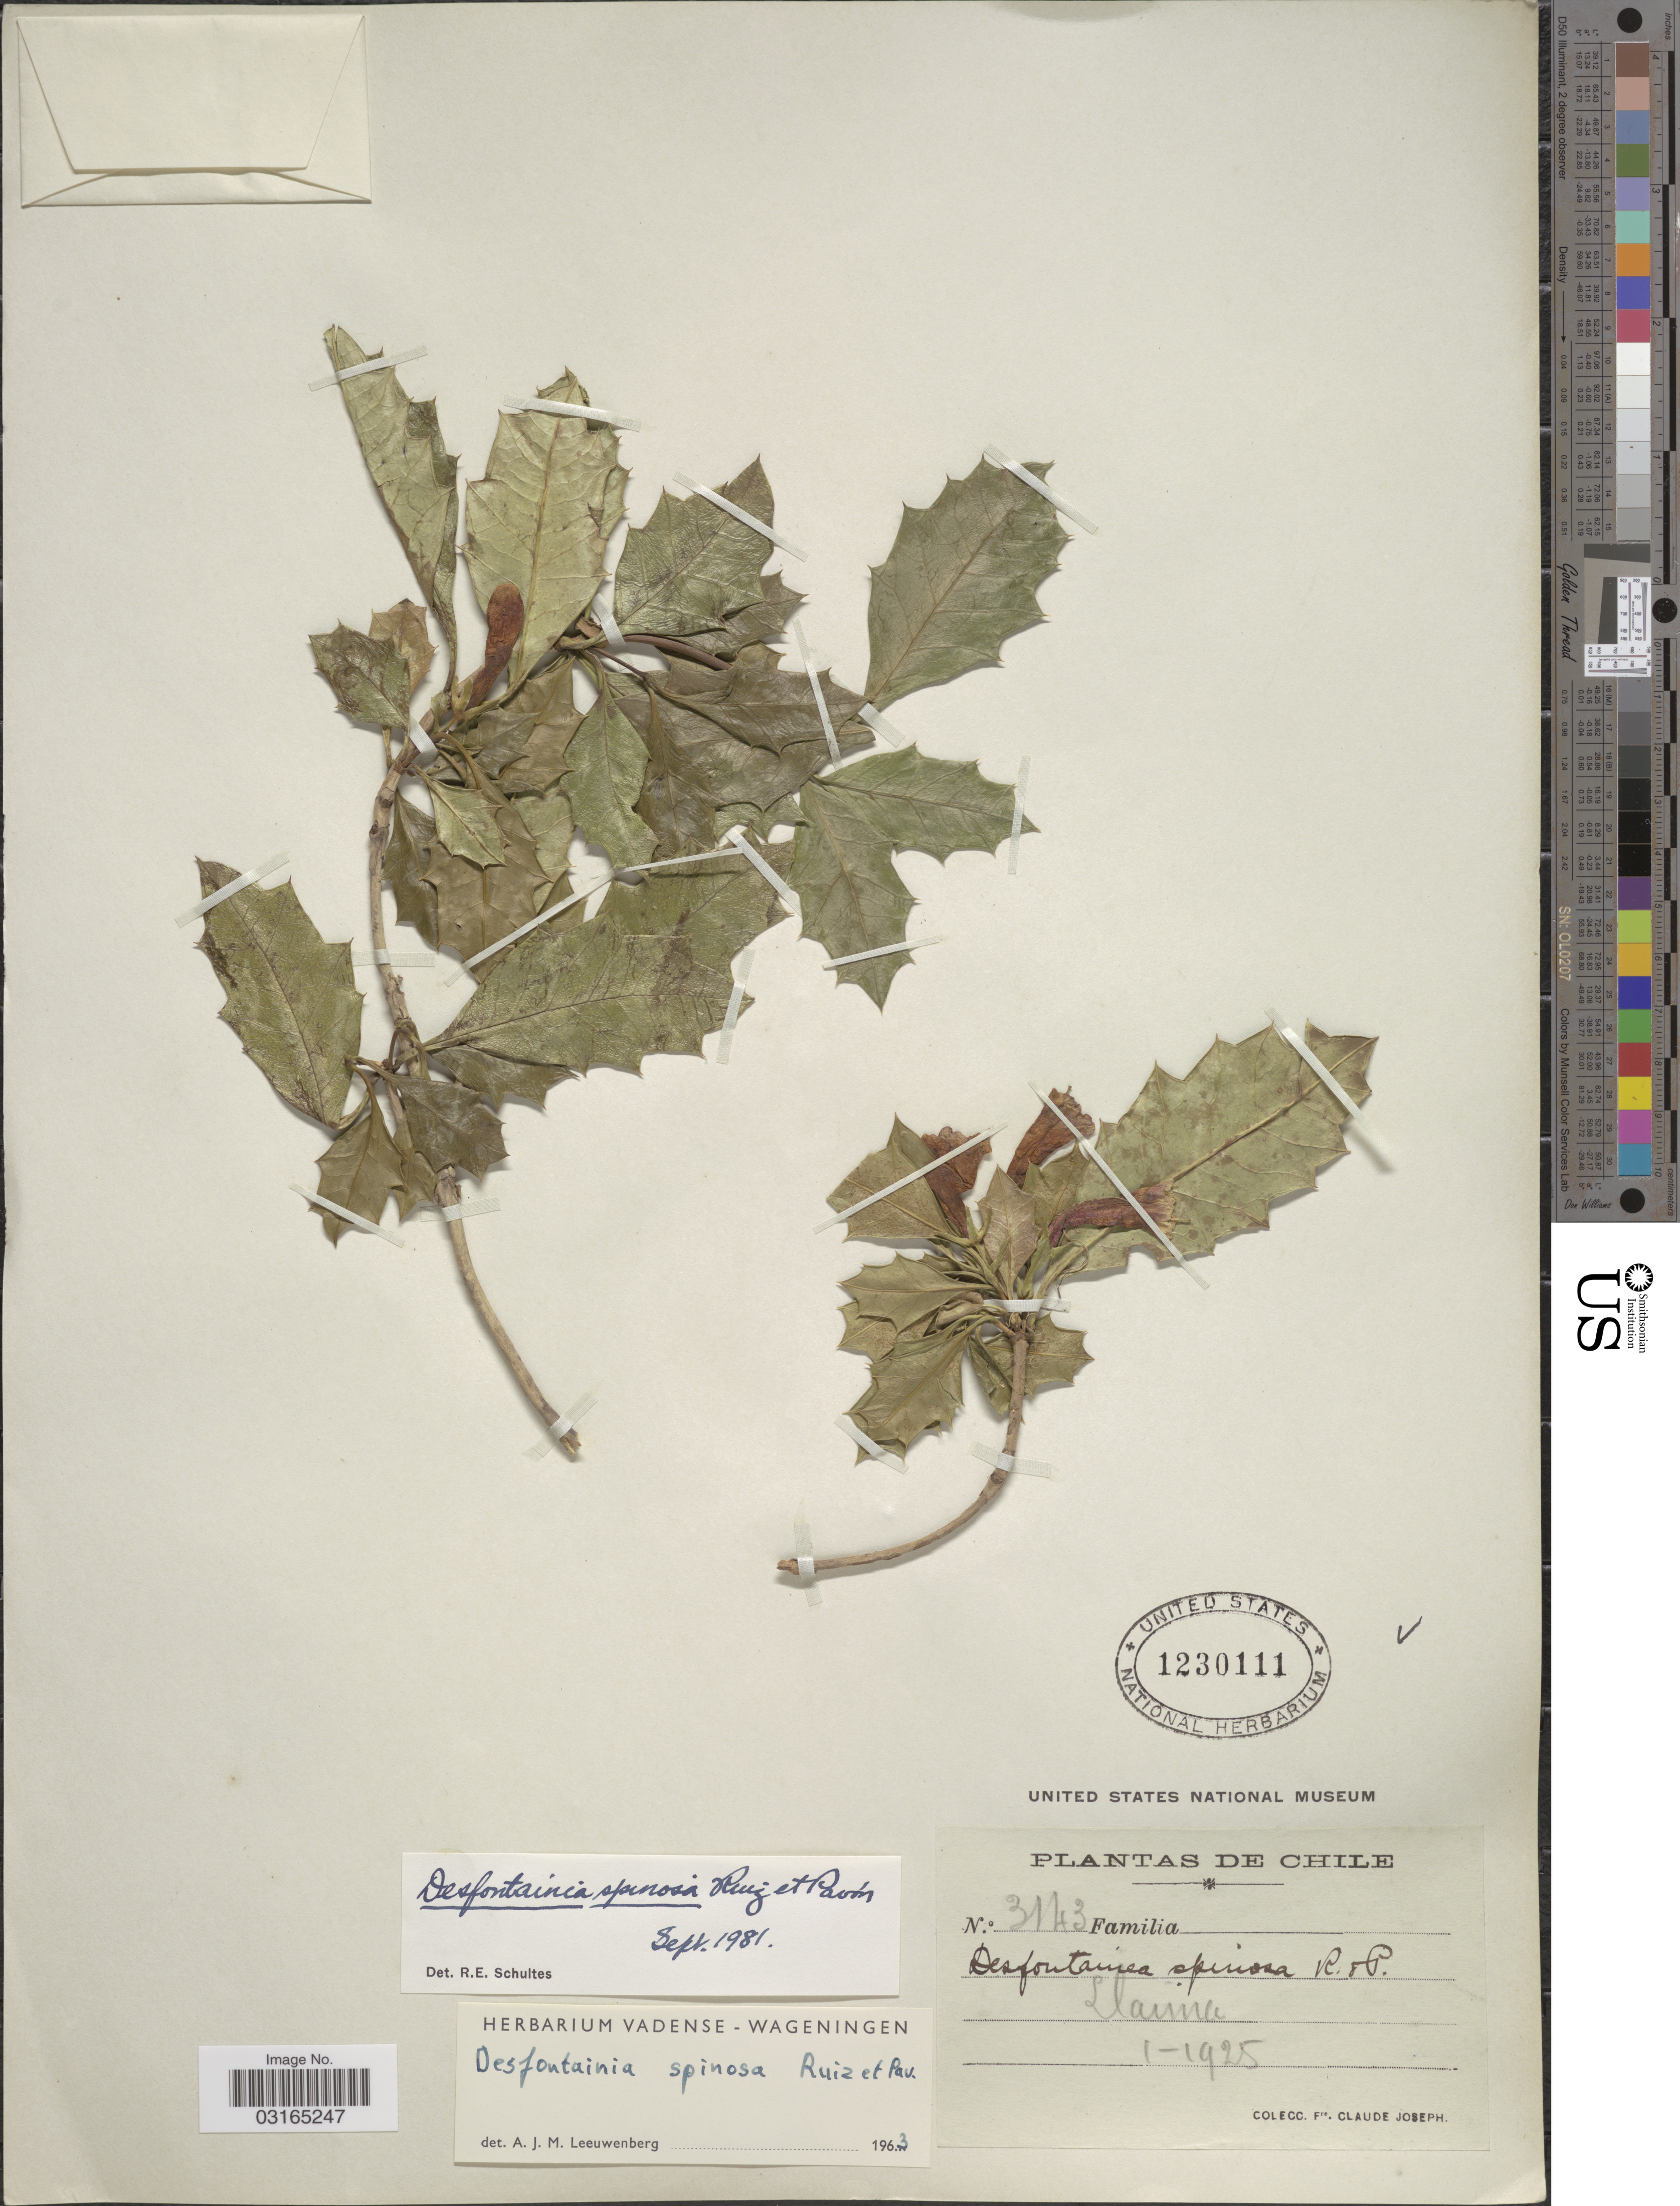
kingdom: Plantae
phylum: Tracheophyta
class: Magnoliopsida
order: Bruniales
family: Columelliaceae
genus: Desfontainia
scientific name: Desfontainia spinosa var. spinosa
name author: Ruiz & Pav.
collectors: Bro. Claude-Joseph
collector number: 3143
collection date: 1925-01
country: Chile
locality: Llaima.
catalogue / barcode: US 1230111